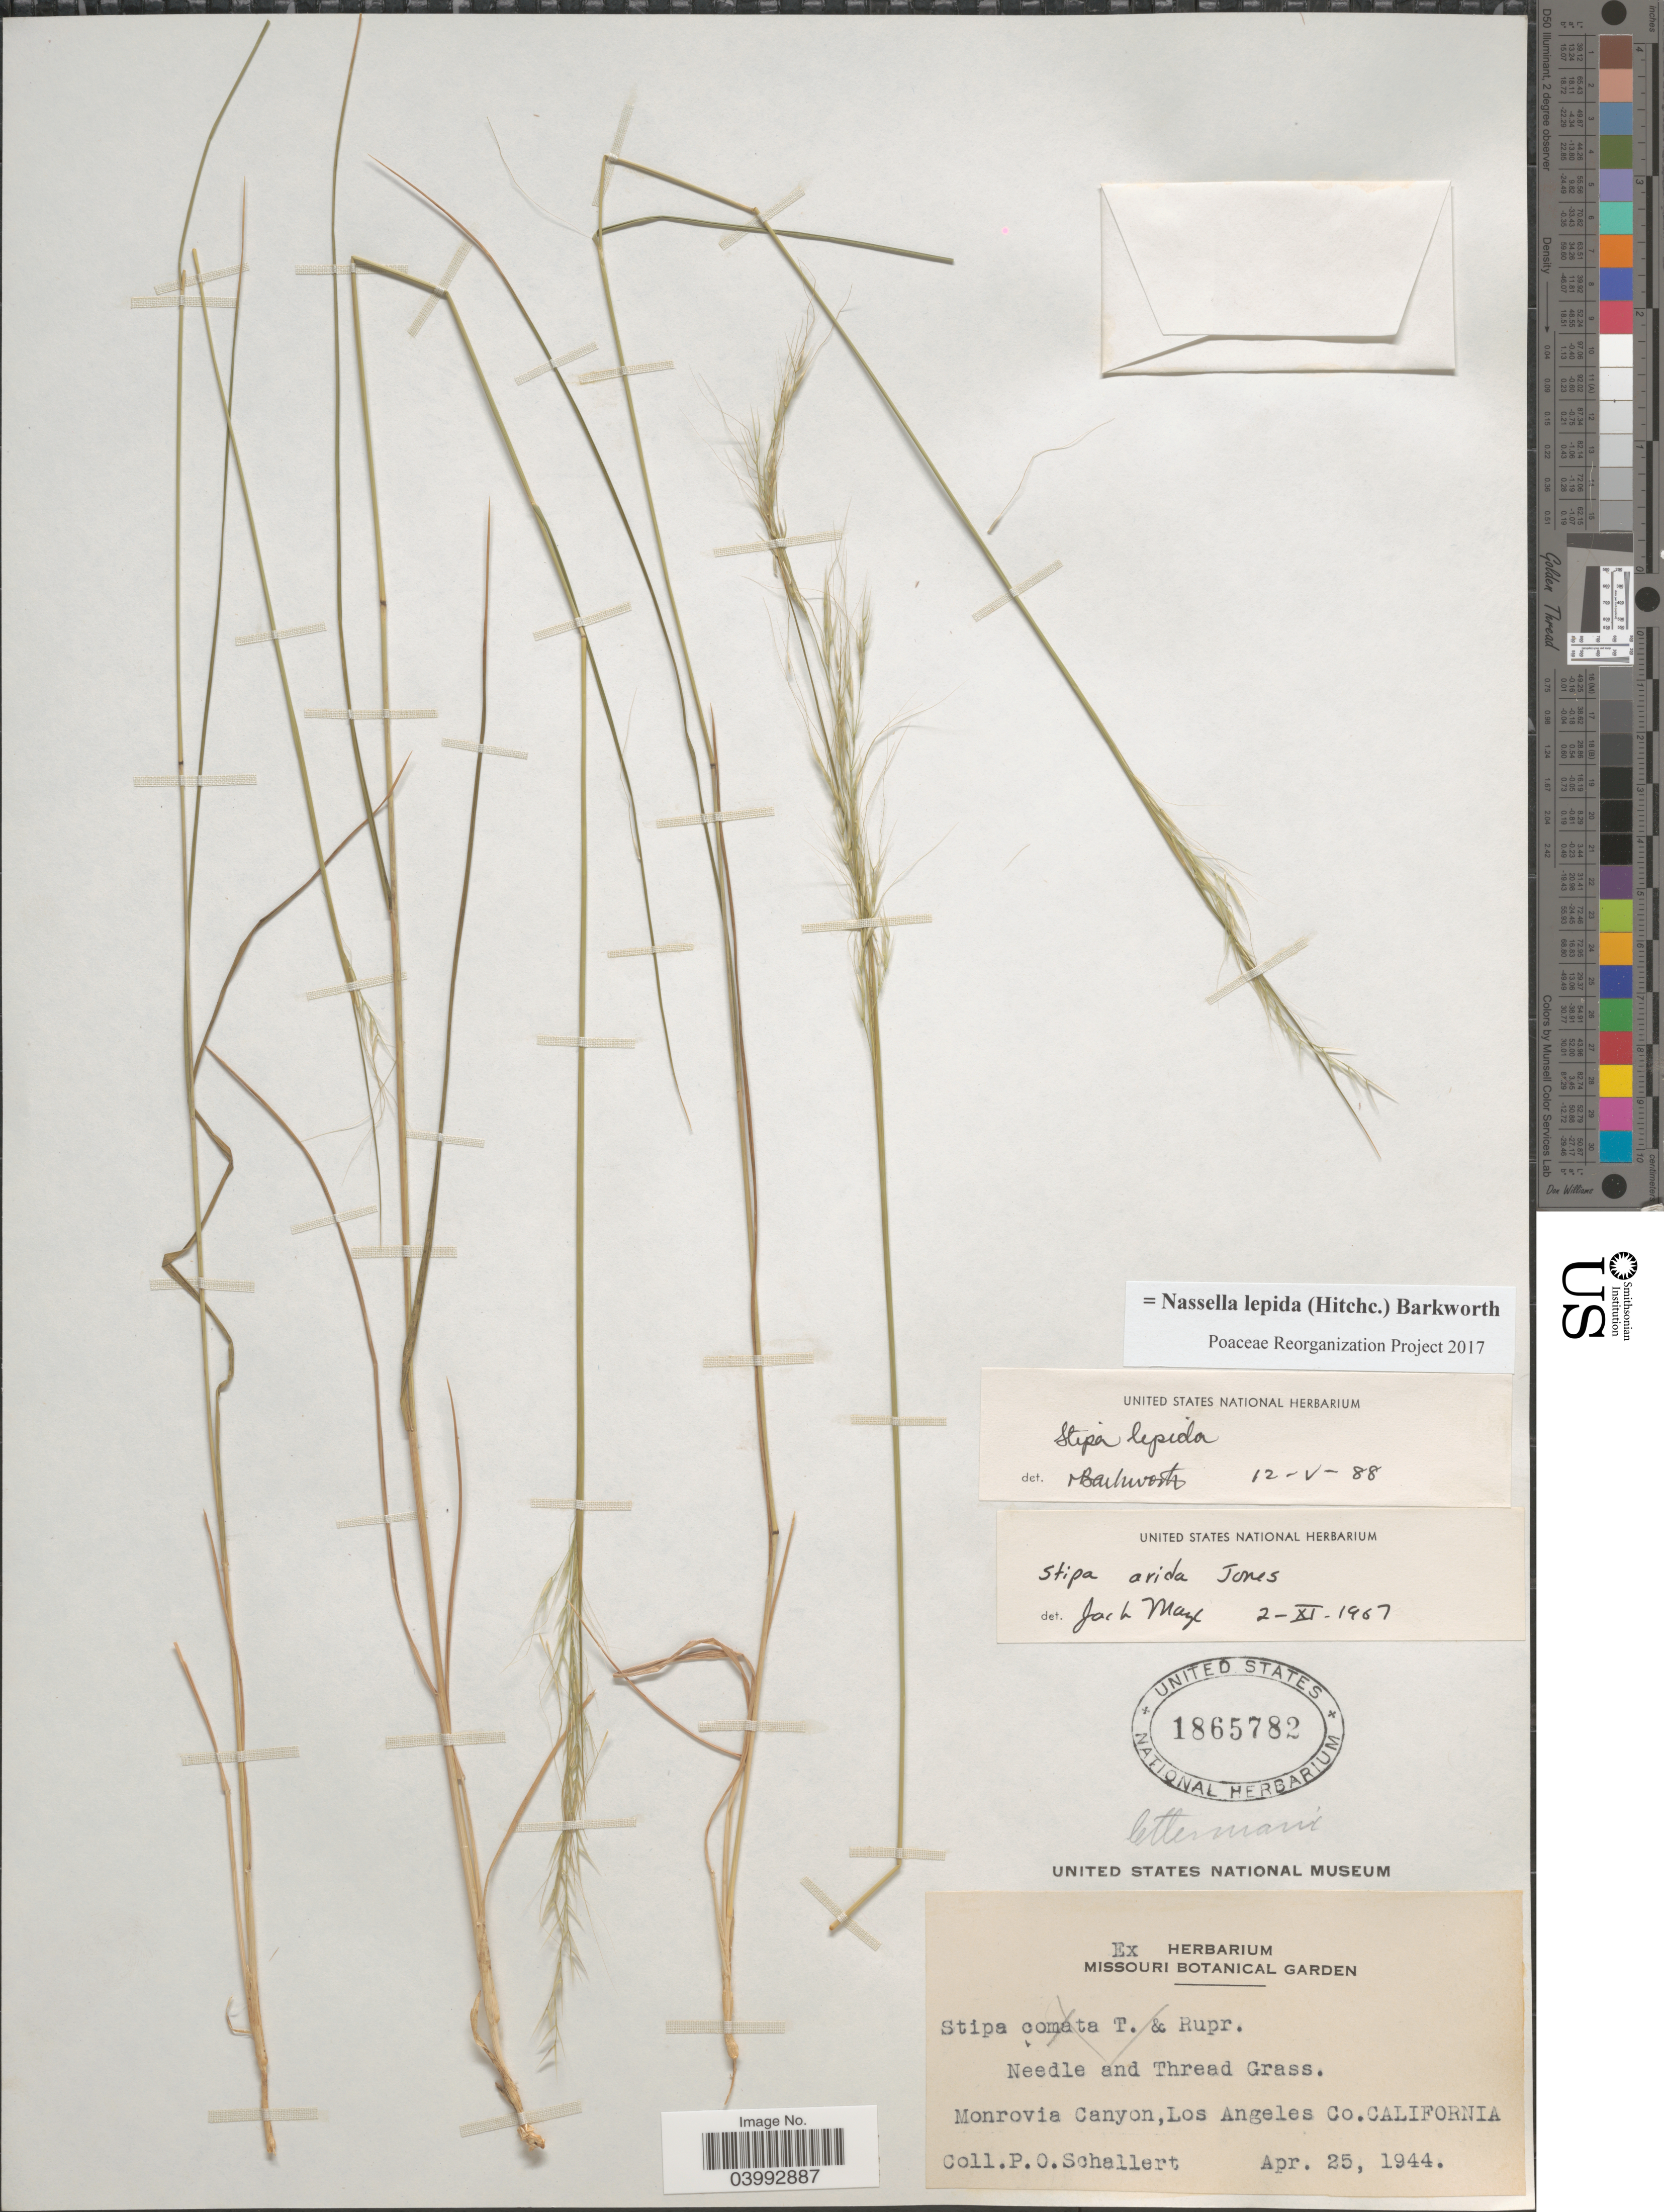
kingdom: Plantae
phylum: Tracheophyta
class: Liliopsida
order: Poales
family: Poaceae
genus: Nassella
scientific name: Nassella lepida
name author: (Hitchc.) Barkworth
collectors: P. Schallert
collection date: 1944-04-25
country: United States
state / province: California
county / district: Los Angeles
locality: Needle and Thread Grass. Monrovia Canyon, Los Angeles Co.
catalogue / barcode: US 1865782